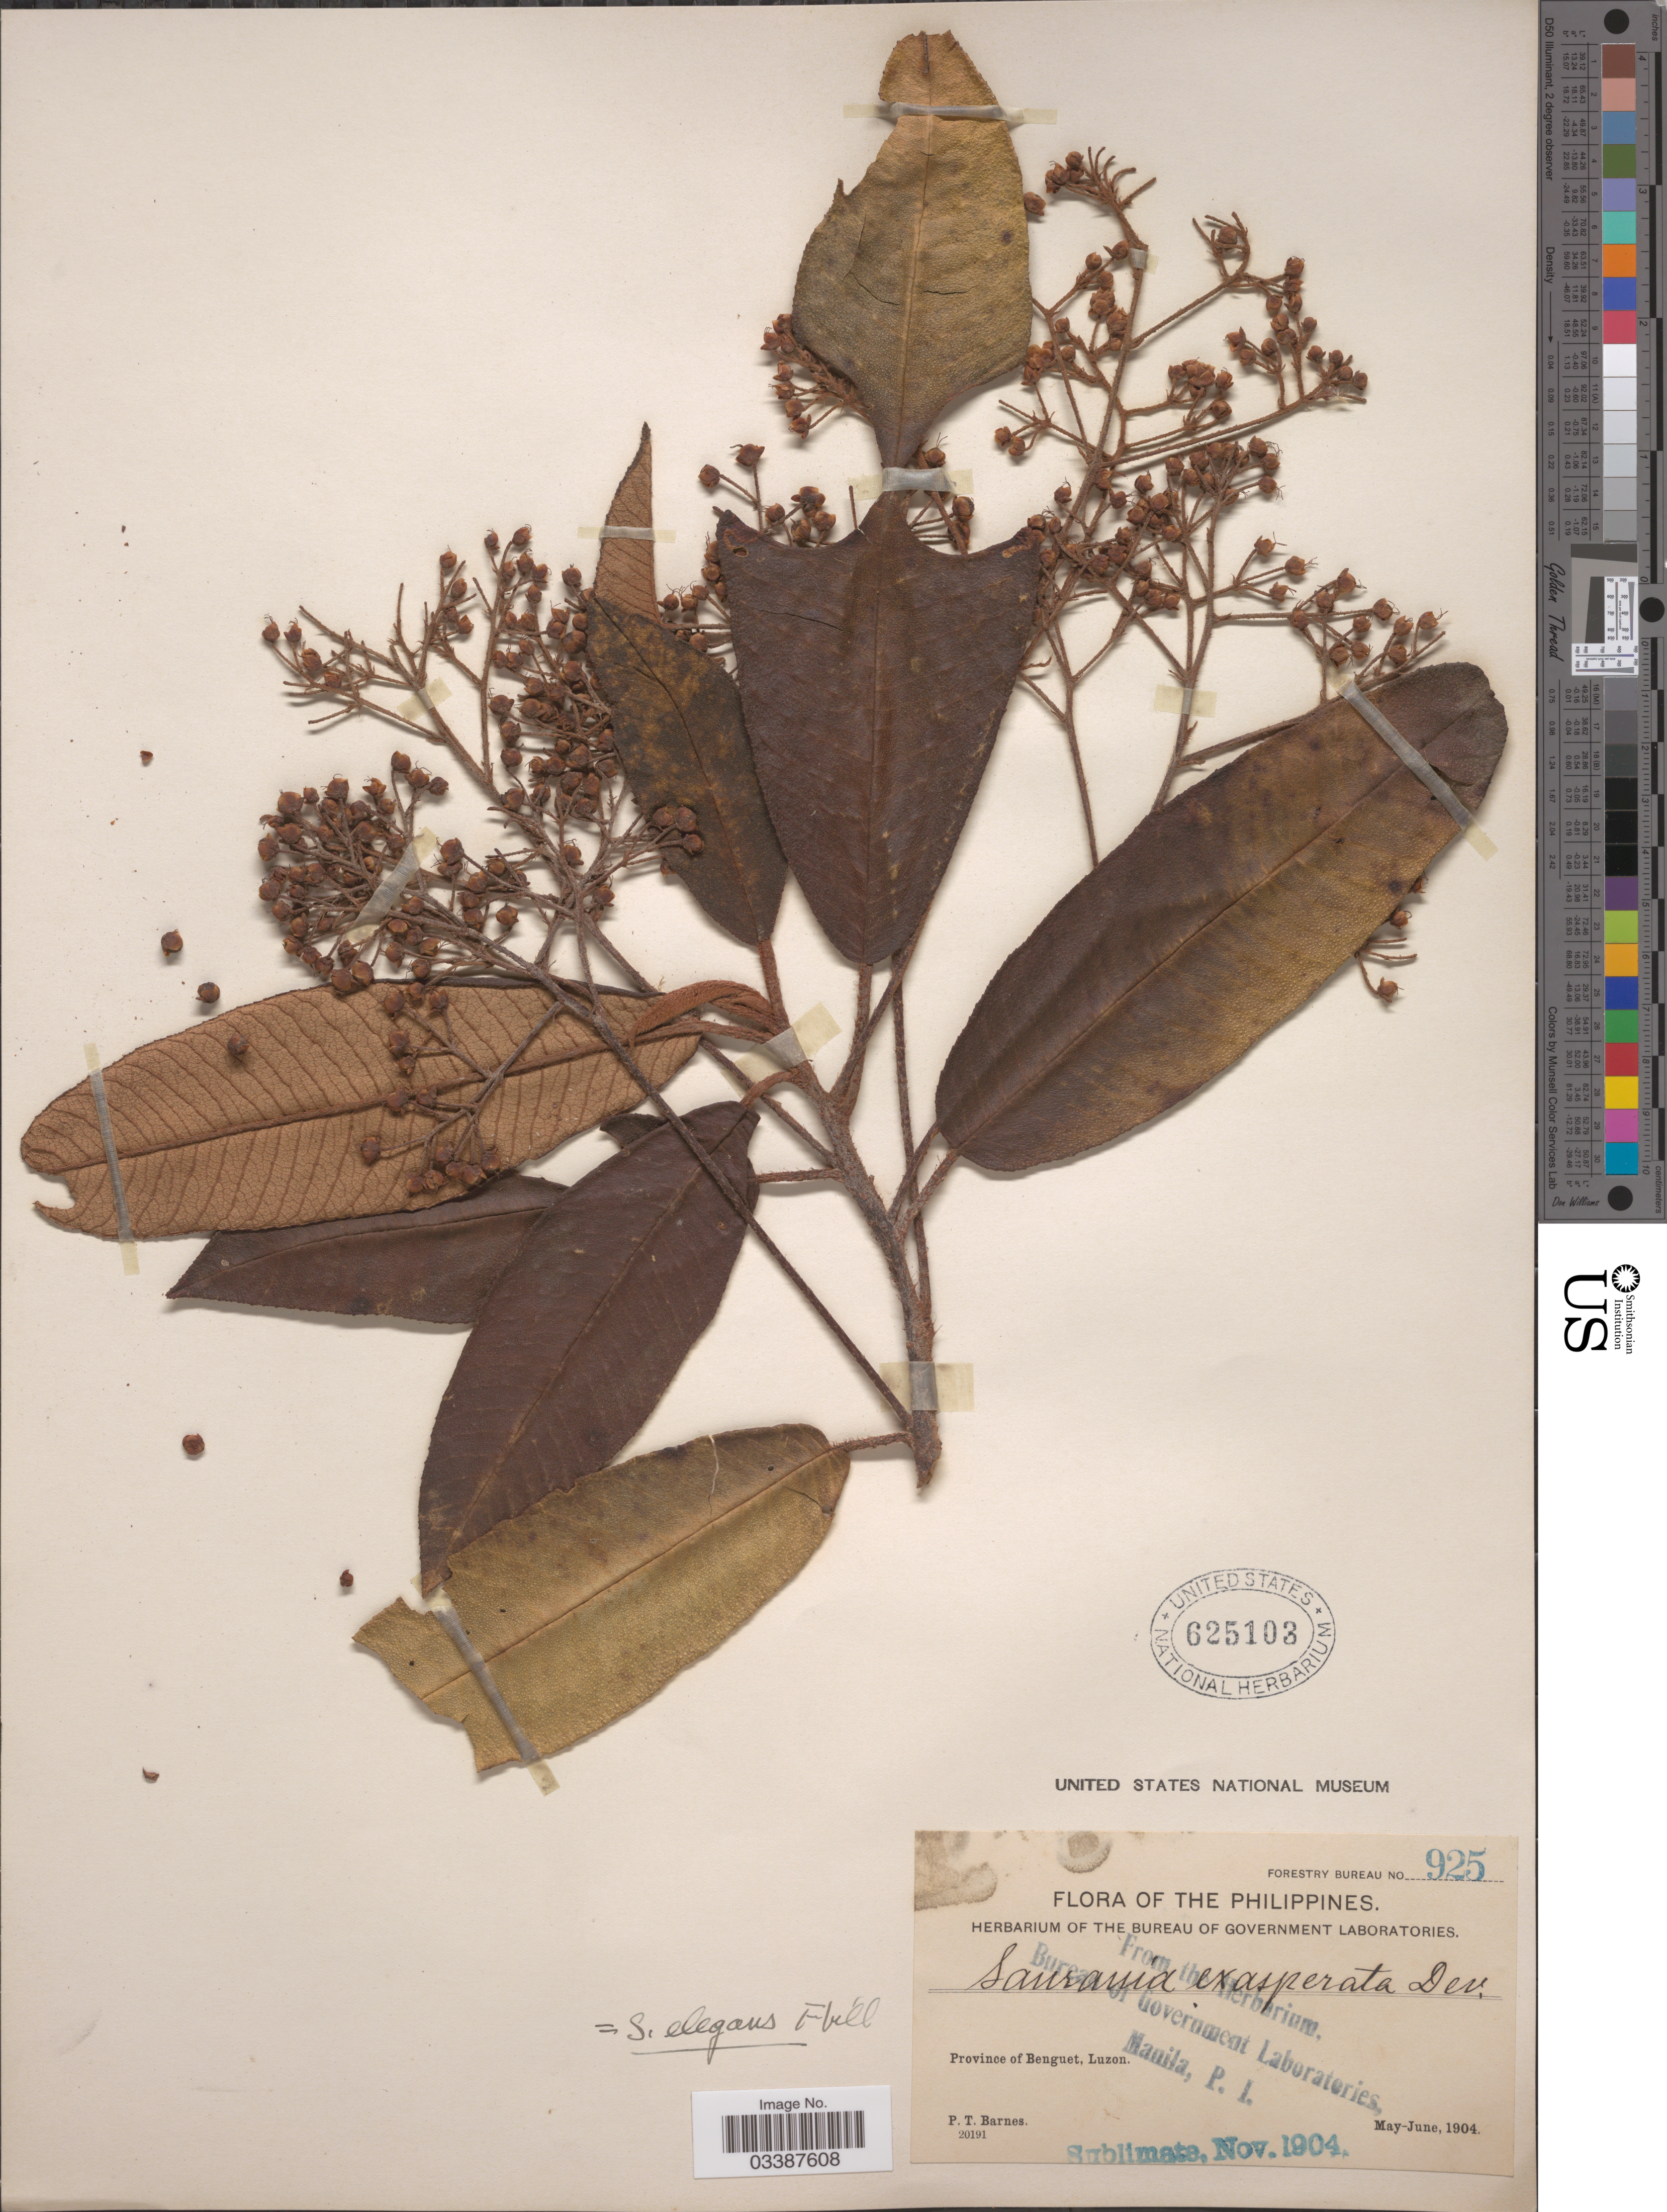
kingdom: Plantae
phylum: Tracheophyta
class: Magnoliopsida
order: Ericales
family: Actinidiaceae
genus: Saurauia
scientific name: Saurauia elegans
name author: Fern.-Vill.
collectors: P. Barnes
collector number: Forestry Bureau 925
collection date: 1904-05/1904-06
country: Philippines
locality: Province of Benguet, Luzon.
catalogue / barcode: US 625103